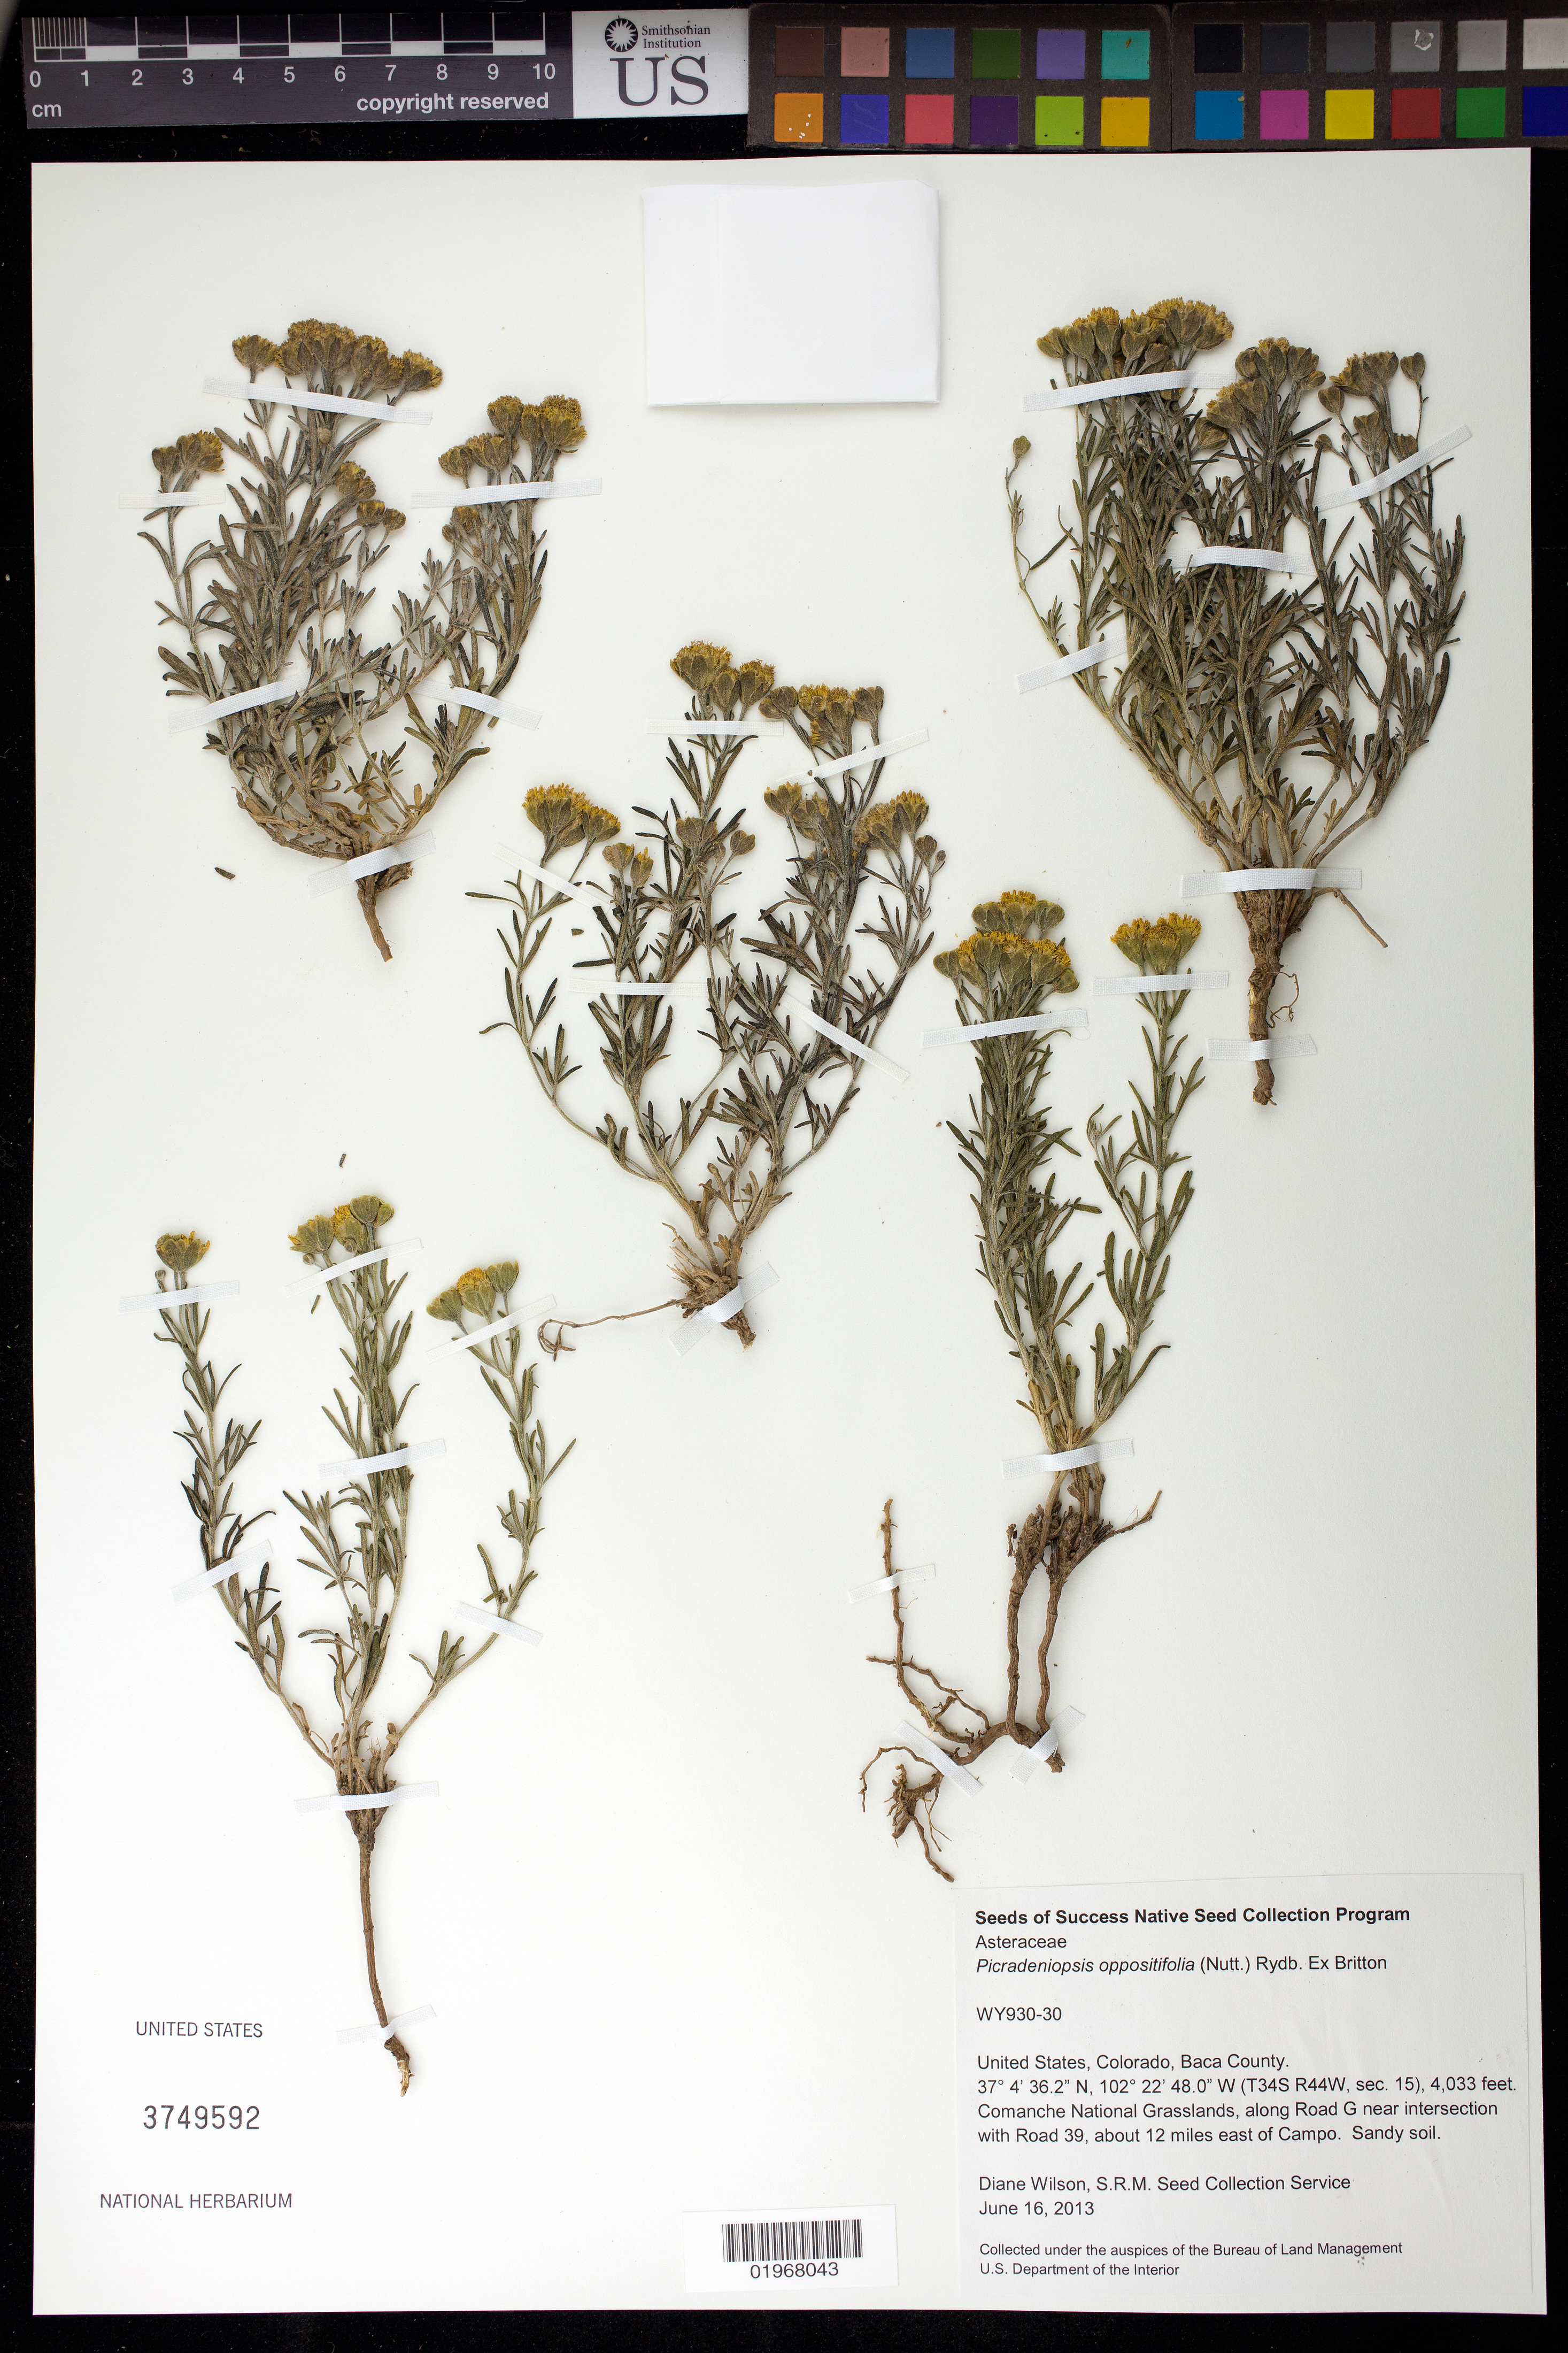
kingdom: Plantae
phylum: Tracheophyta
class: Magnoliopsida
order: Asterales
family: Asteraceae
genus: Picradeniopsis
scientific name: Picradeniopsis oppositifolia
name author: (Nutt.) Rydb.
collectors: D. Wilson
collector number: WY930-30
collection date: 2013-06-16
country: United States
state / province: Colorado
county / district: Baca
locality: Comanche National Grassland, along Road G, near intersection with Road 39, about 12 mi. E of Campo.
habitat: Grasslands. Dry soil.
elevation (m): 1229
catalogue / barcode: US 3749592